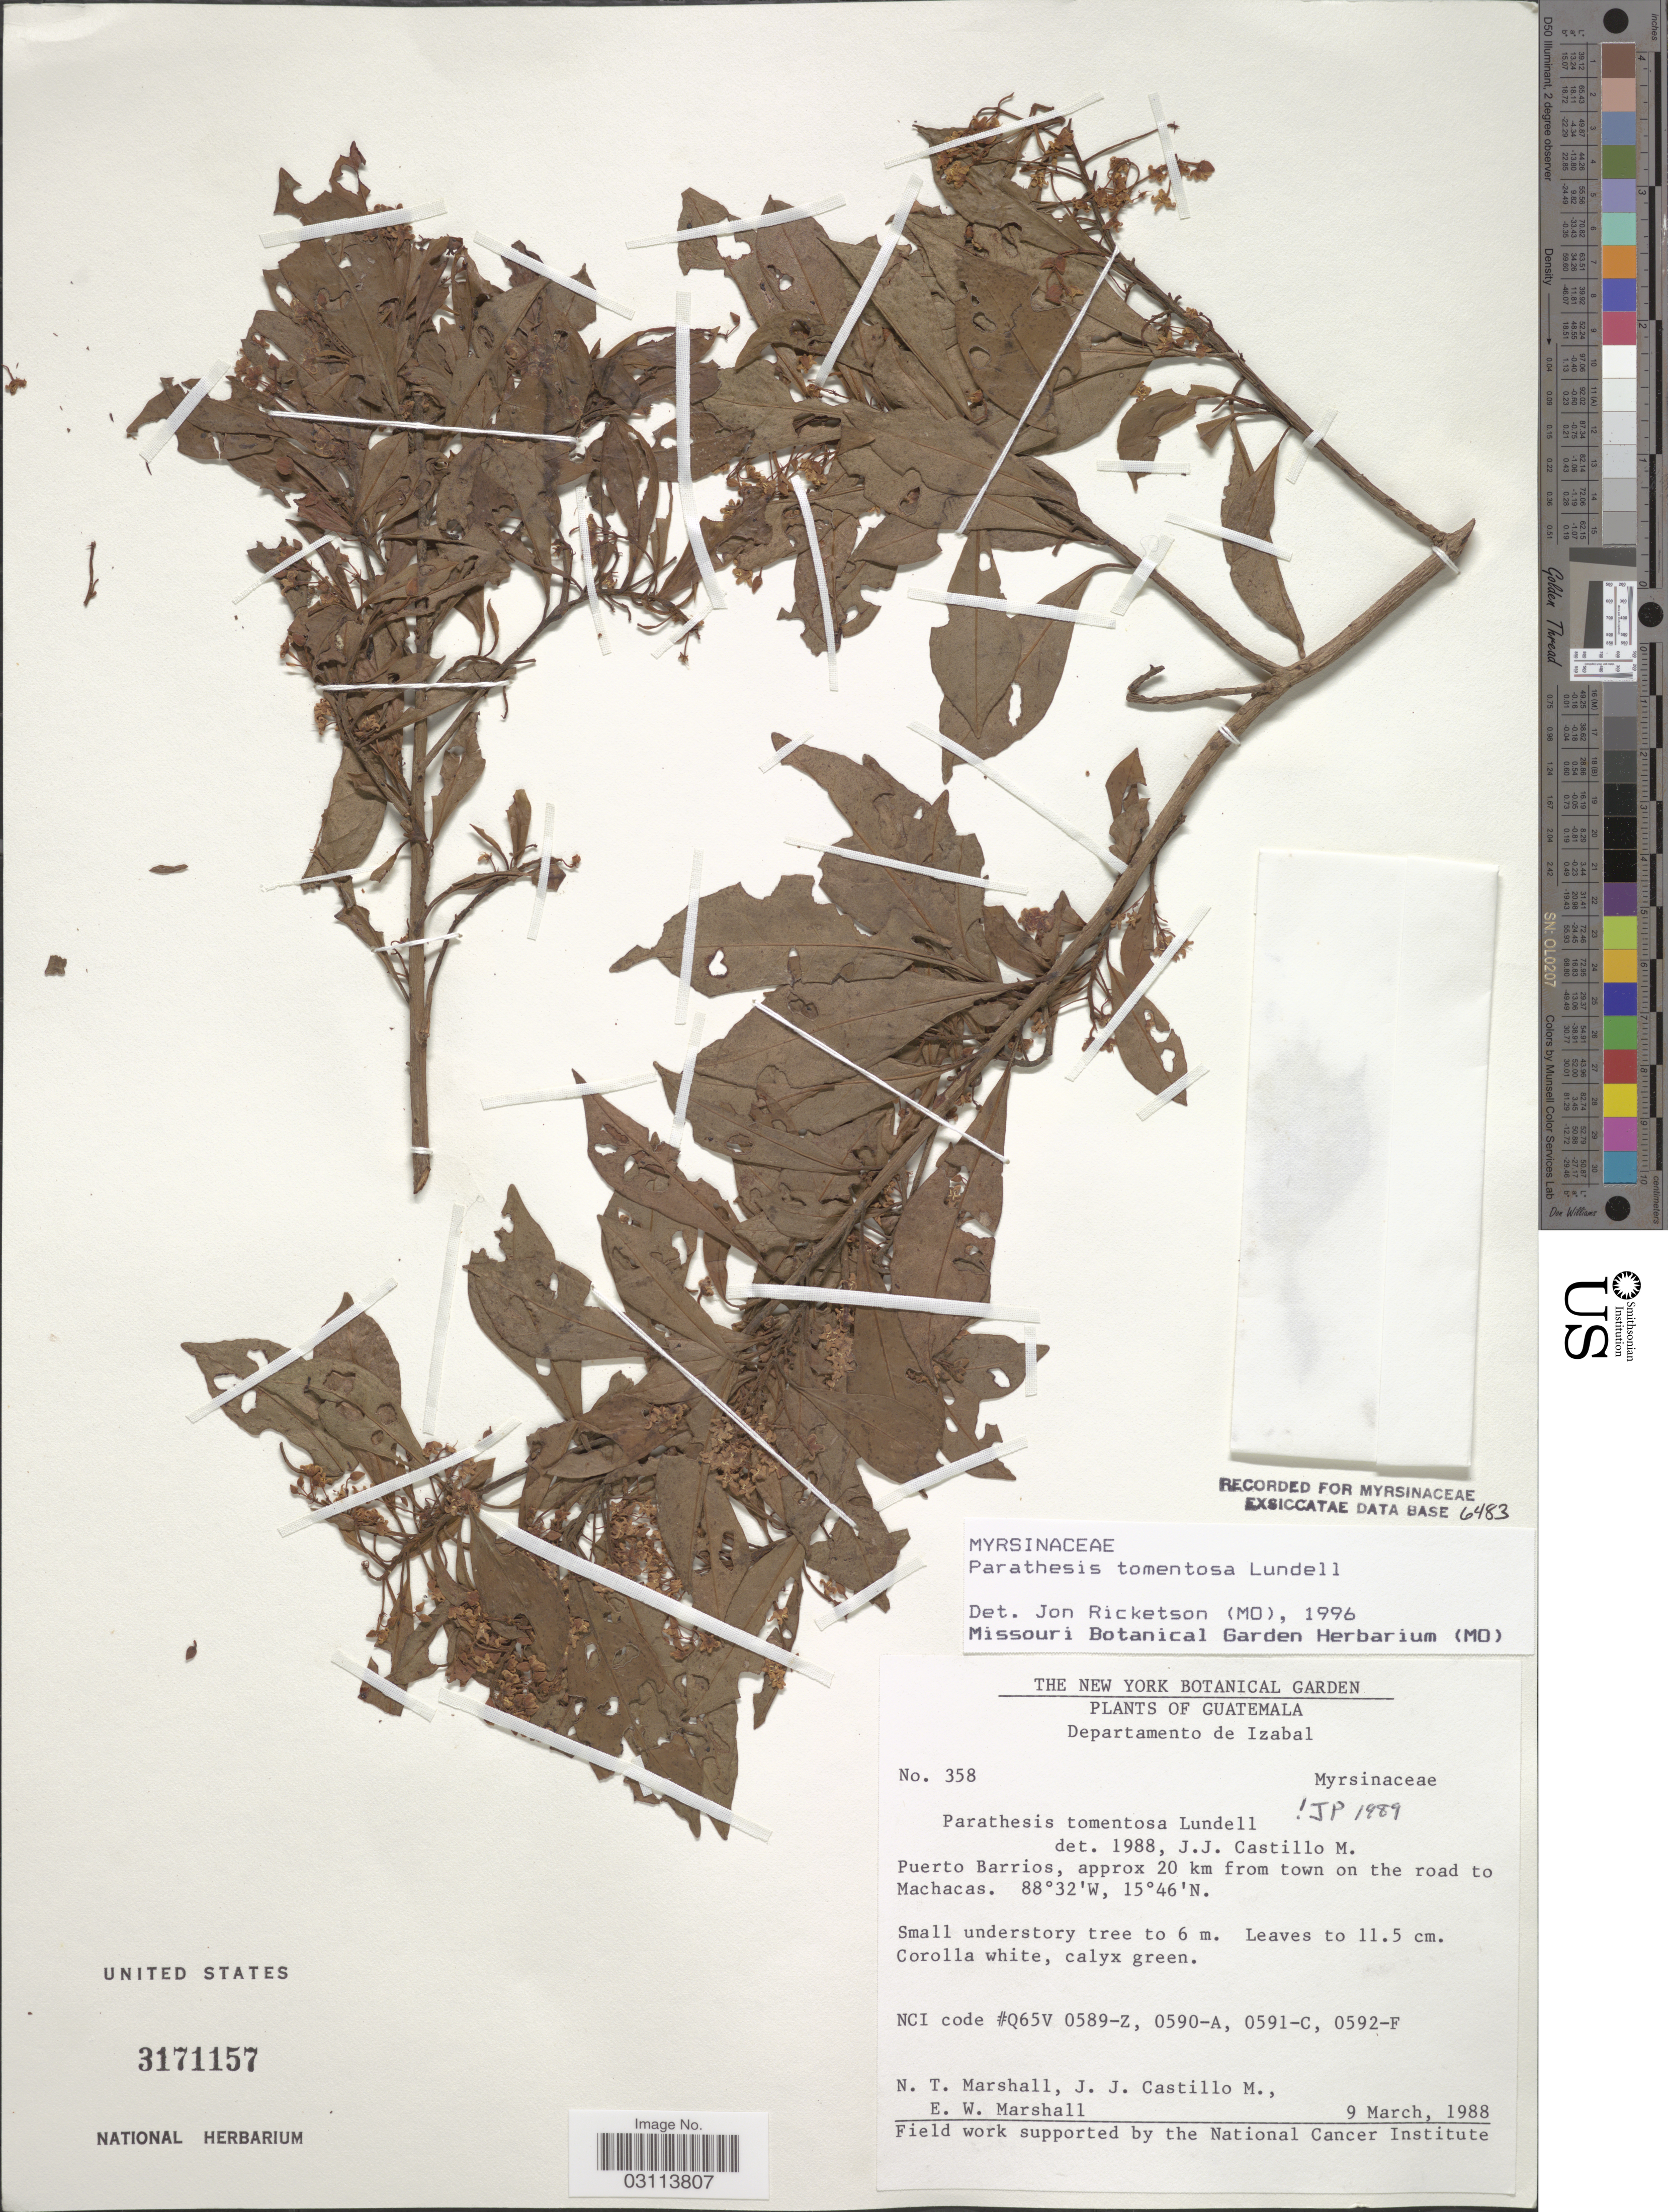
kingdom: Plantae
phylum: Tracheophyta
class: Magnoliopsida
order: Ericales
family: Primulaceae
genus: Parathesis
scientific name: Parathesis tomentosa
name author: Lundell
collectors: N. T. Marshall, J. Castillo & E. W. Marshall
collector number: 358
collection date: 1988-03-09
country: Guatemala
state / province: Izabal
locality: Departamento de Izabal. Puerto Barrios, approx 20 km from town on the road to Machacas.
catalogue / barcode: US 3171157